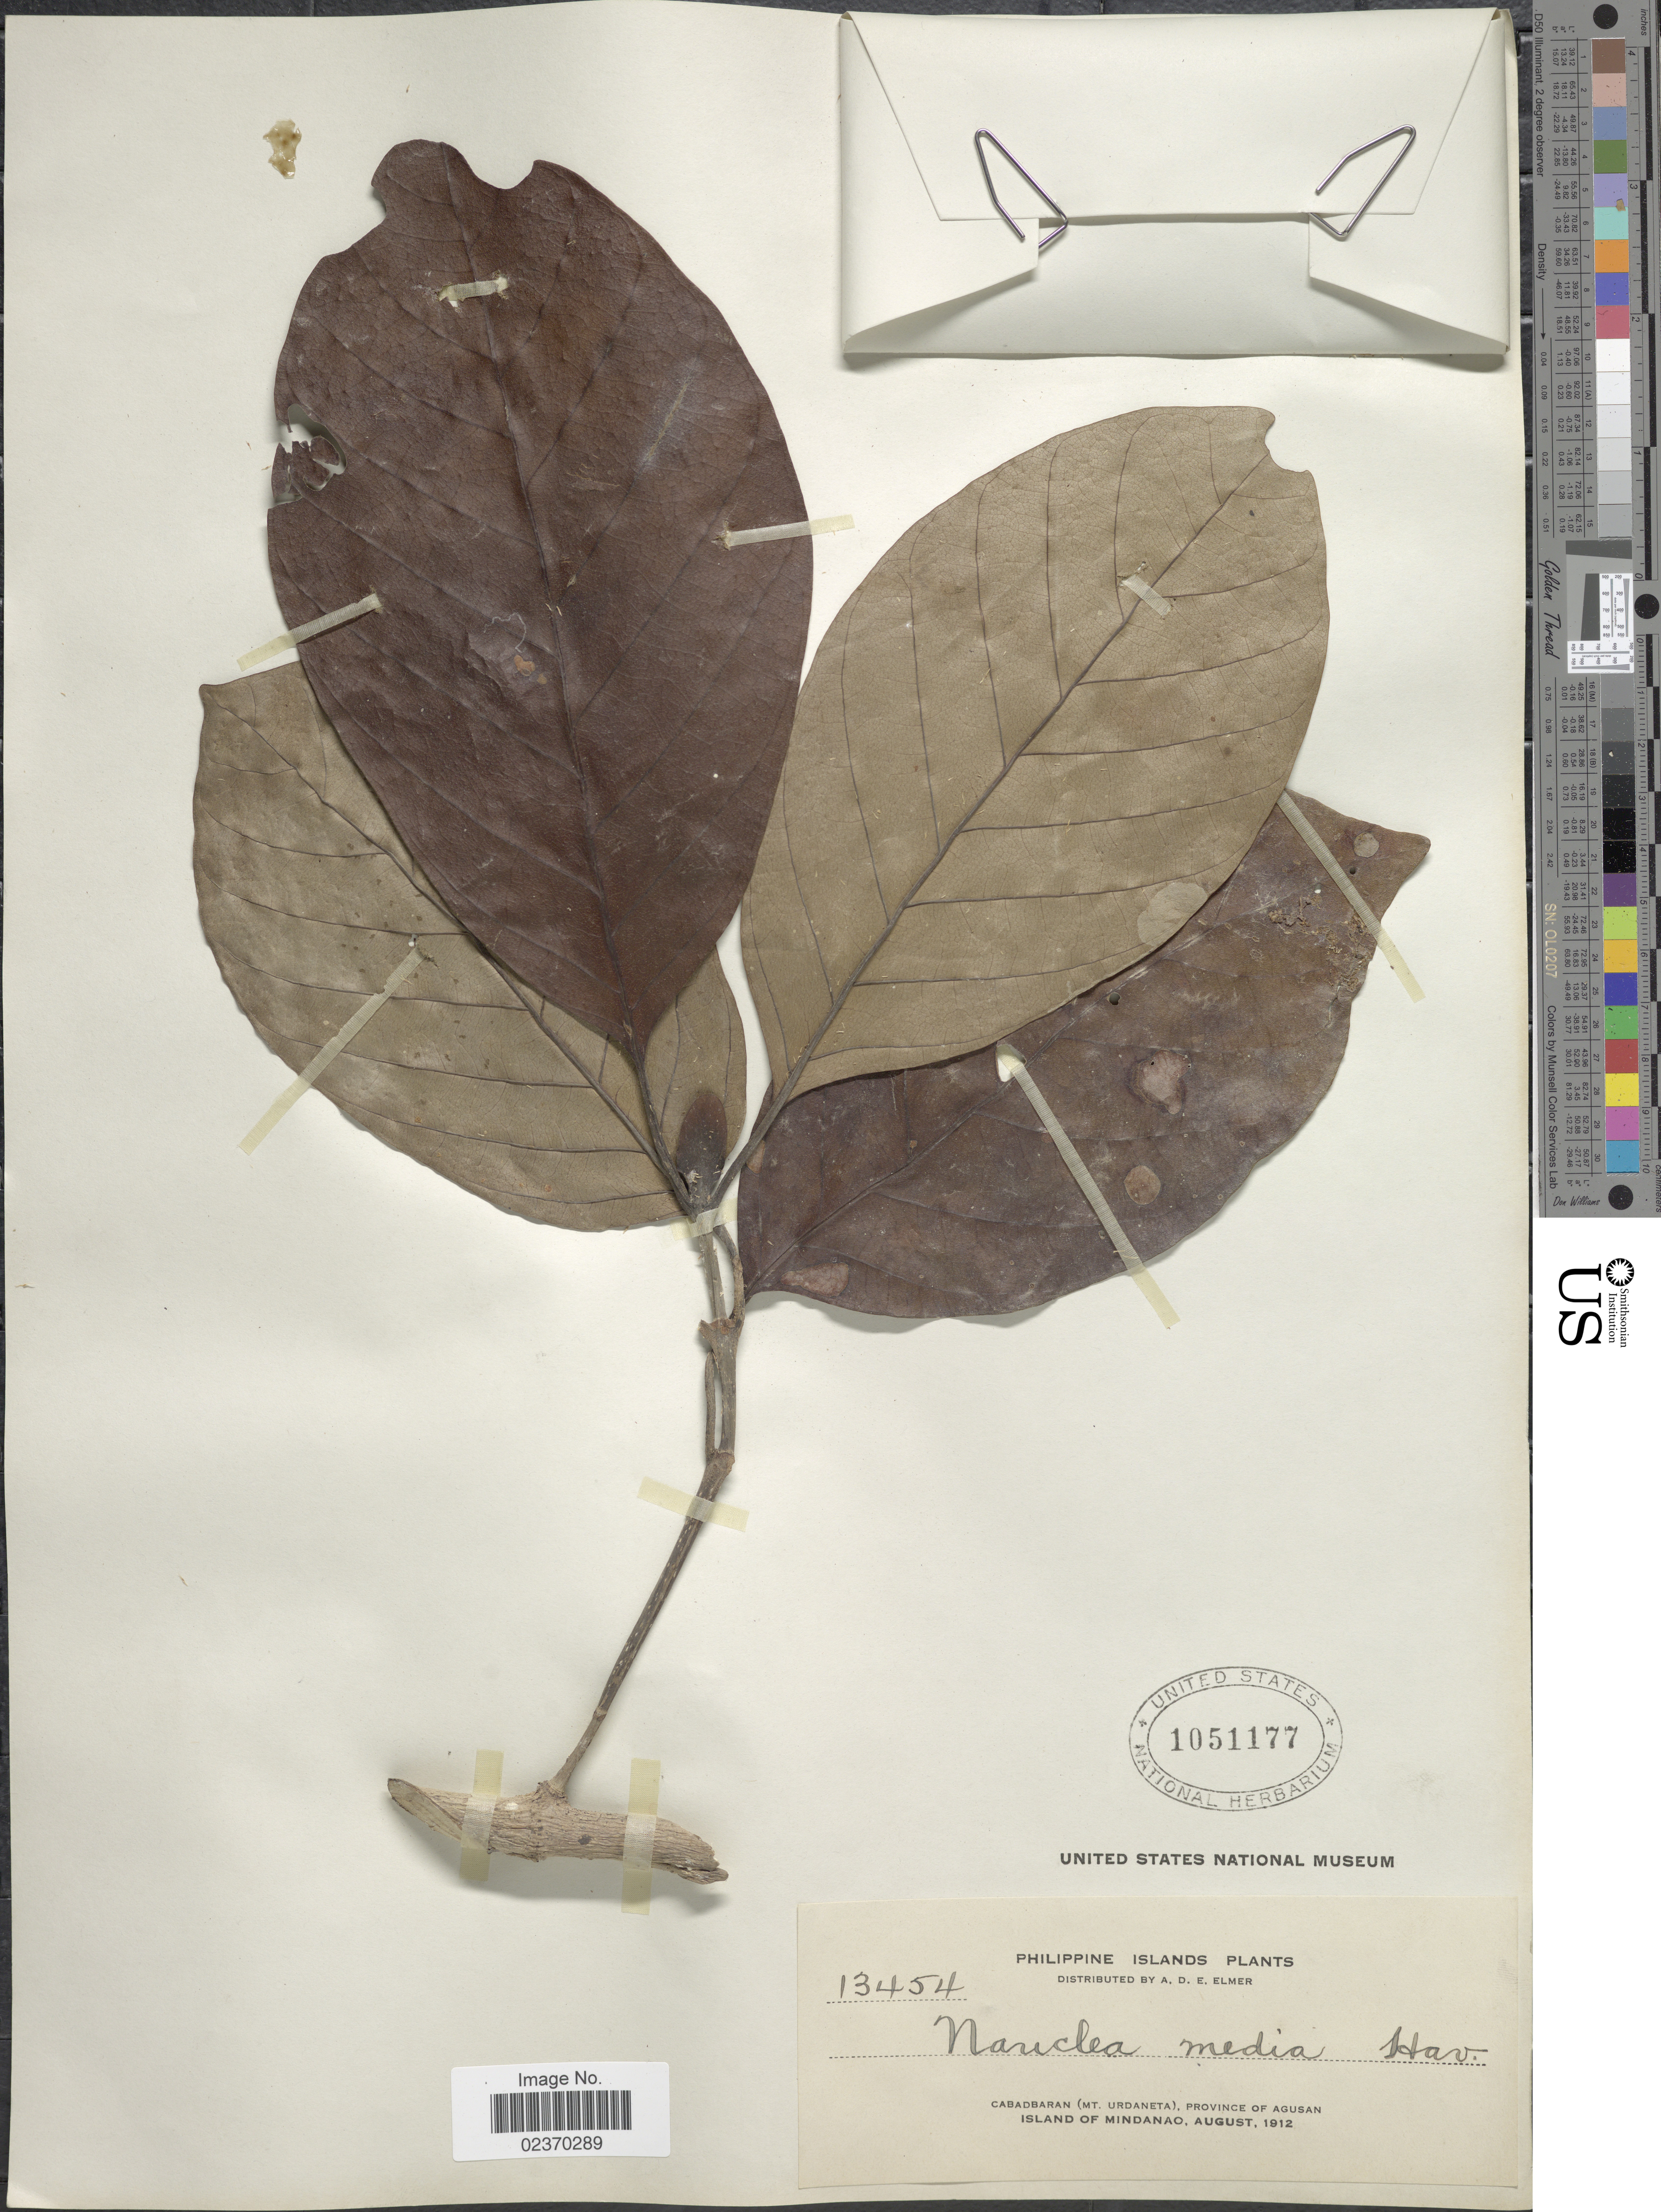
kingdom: Plantae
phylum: Tracheophyta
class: Magnoliopsida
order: Gentianales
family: Rubiaceae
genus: Neonauclea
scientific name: Neonauclea media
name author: (Havil.) Merr.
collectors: A. D. E. Elmer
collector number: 13454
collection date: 1912-08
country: Philippines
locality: Philippine Islands, Cabadbaran (Mt Urdaneta), Province of Agusan, Island of Mindanao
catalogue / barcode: US 1051177